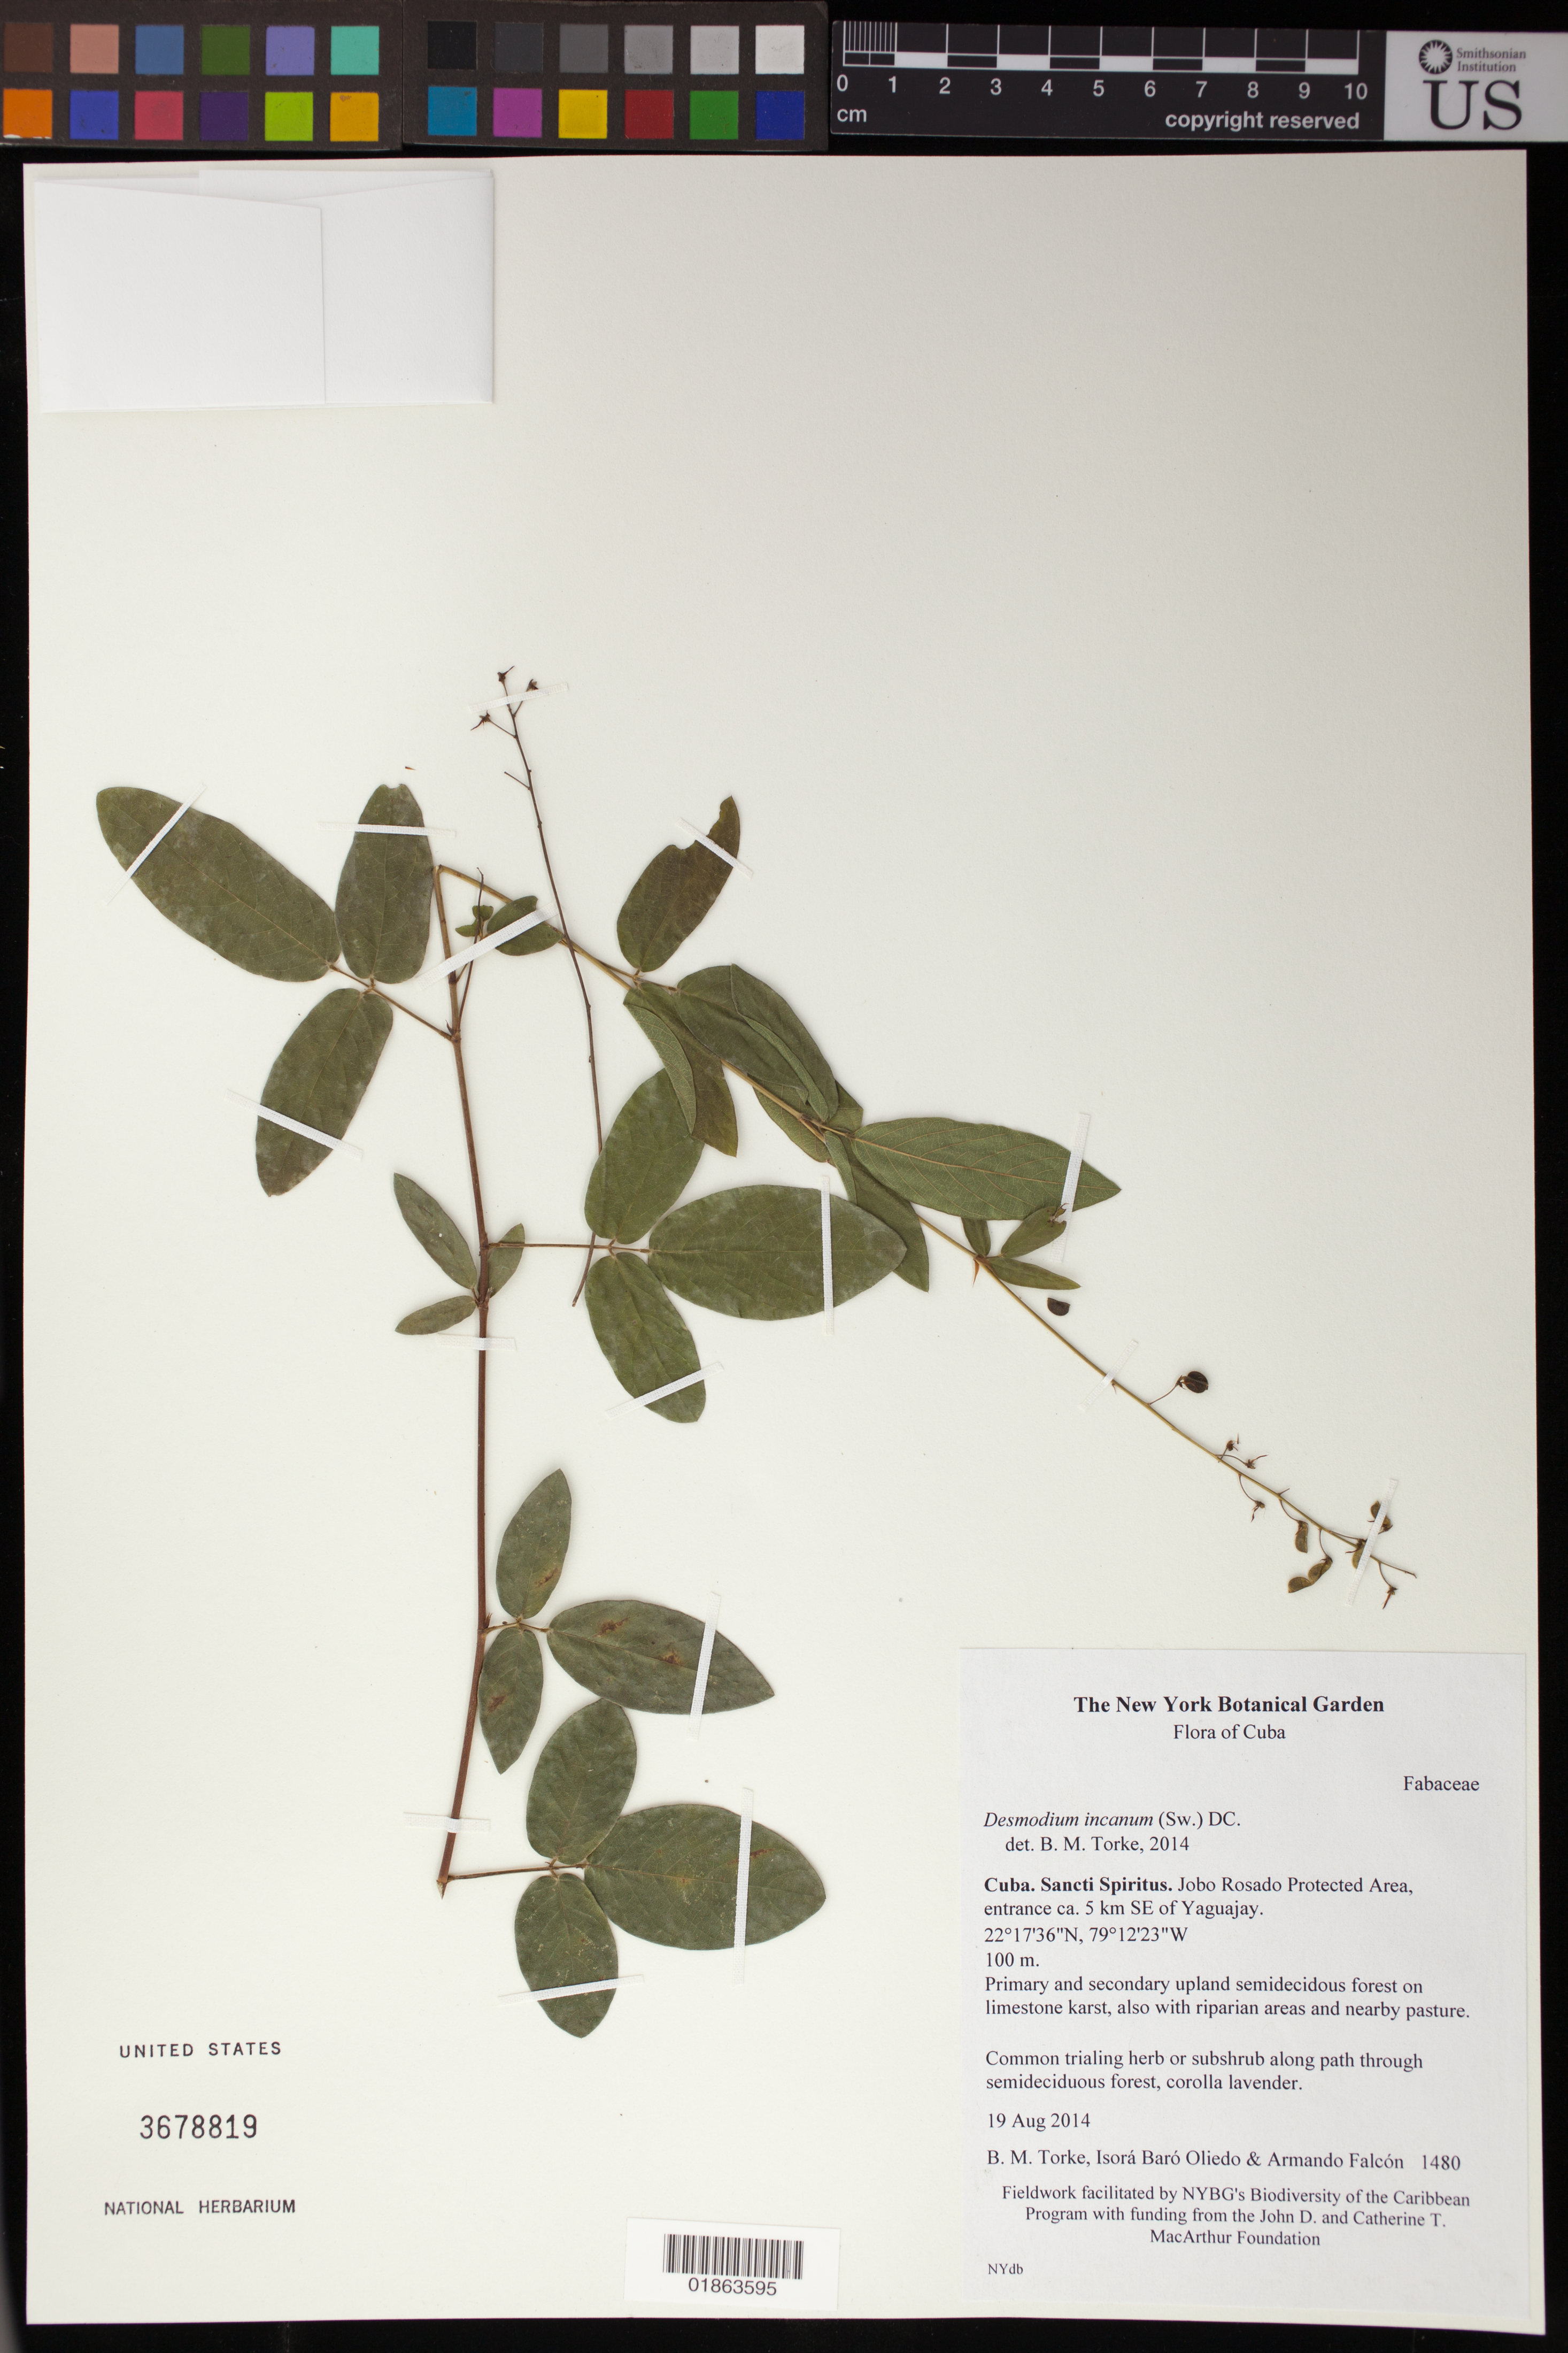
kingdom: Plantae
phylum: Tracheophyta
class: Magnoliopsida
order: Fabales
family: Fabaceae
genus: Desmodium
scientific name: Desmodium incanum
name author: (Sw.) DC.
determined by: Torke, B. M., (MO)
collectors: B. M. Torke, I. Baró Oliedo & A. Falcón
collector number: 1480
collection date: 2014-08-19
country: Cuba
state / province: Sancti Spíritus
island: Cuba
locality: Jobo Rosado Protected Area, entrance ca. 5 km SE of Yaguajay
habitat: Primary and secondary upland semideciduous forest on limestone karst, also with riparian areas and nearby pasture. Along path through semideciduous forest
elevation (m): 100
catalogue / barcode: US 3678819